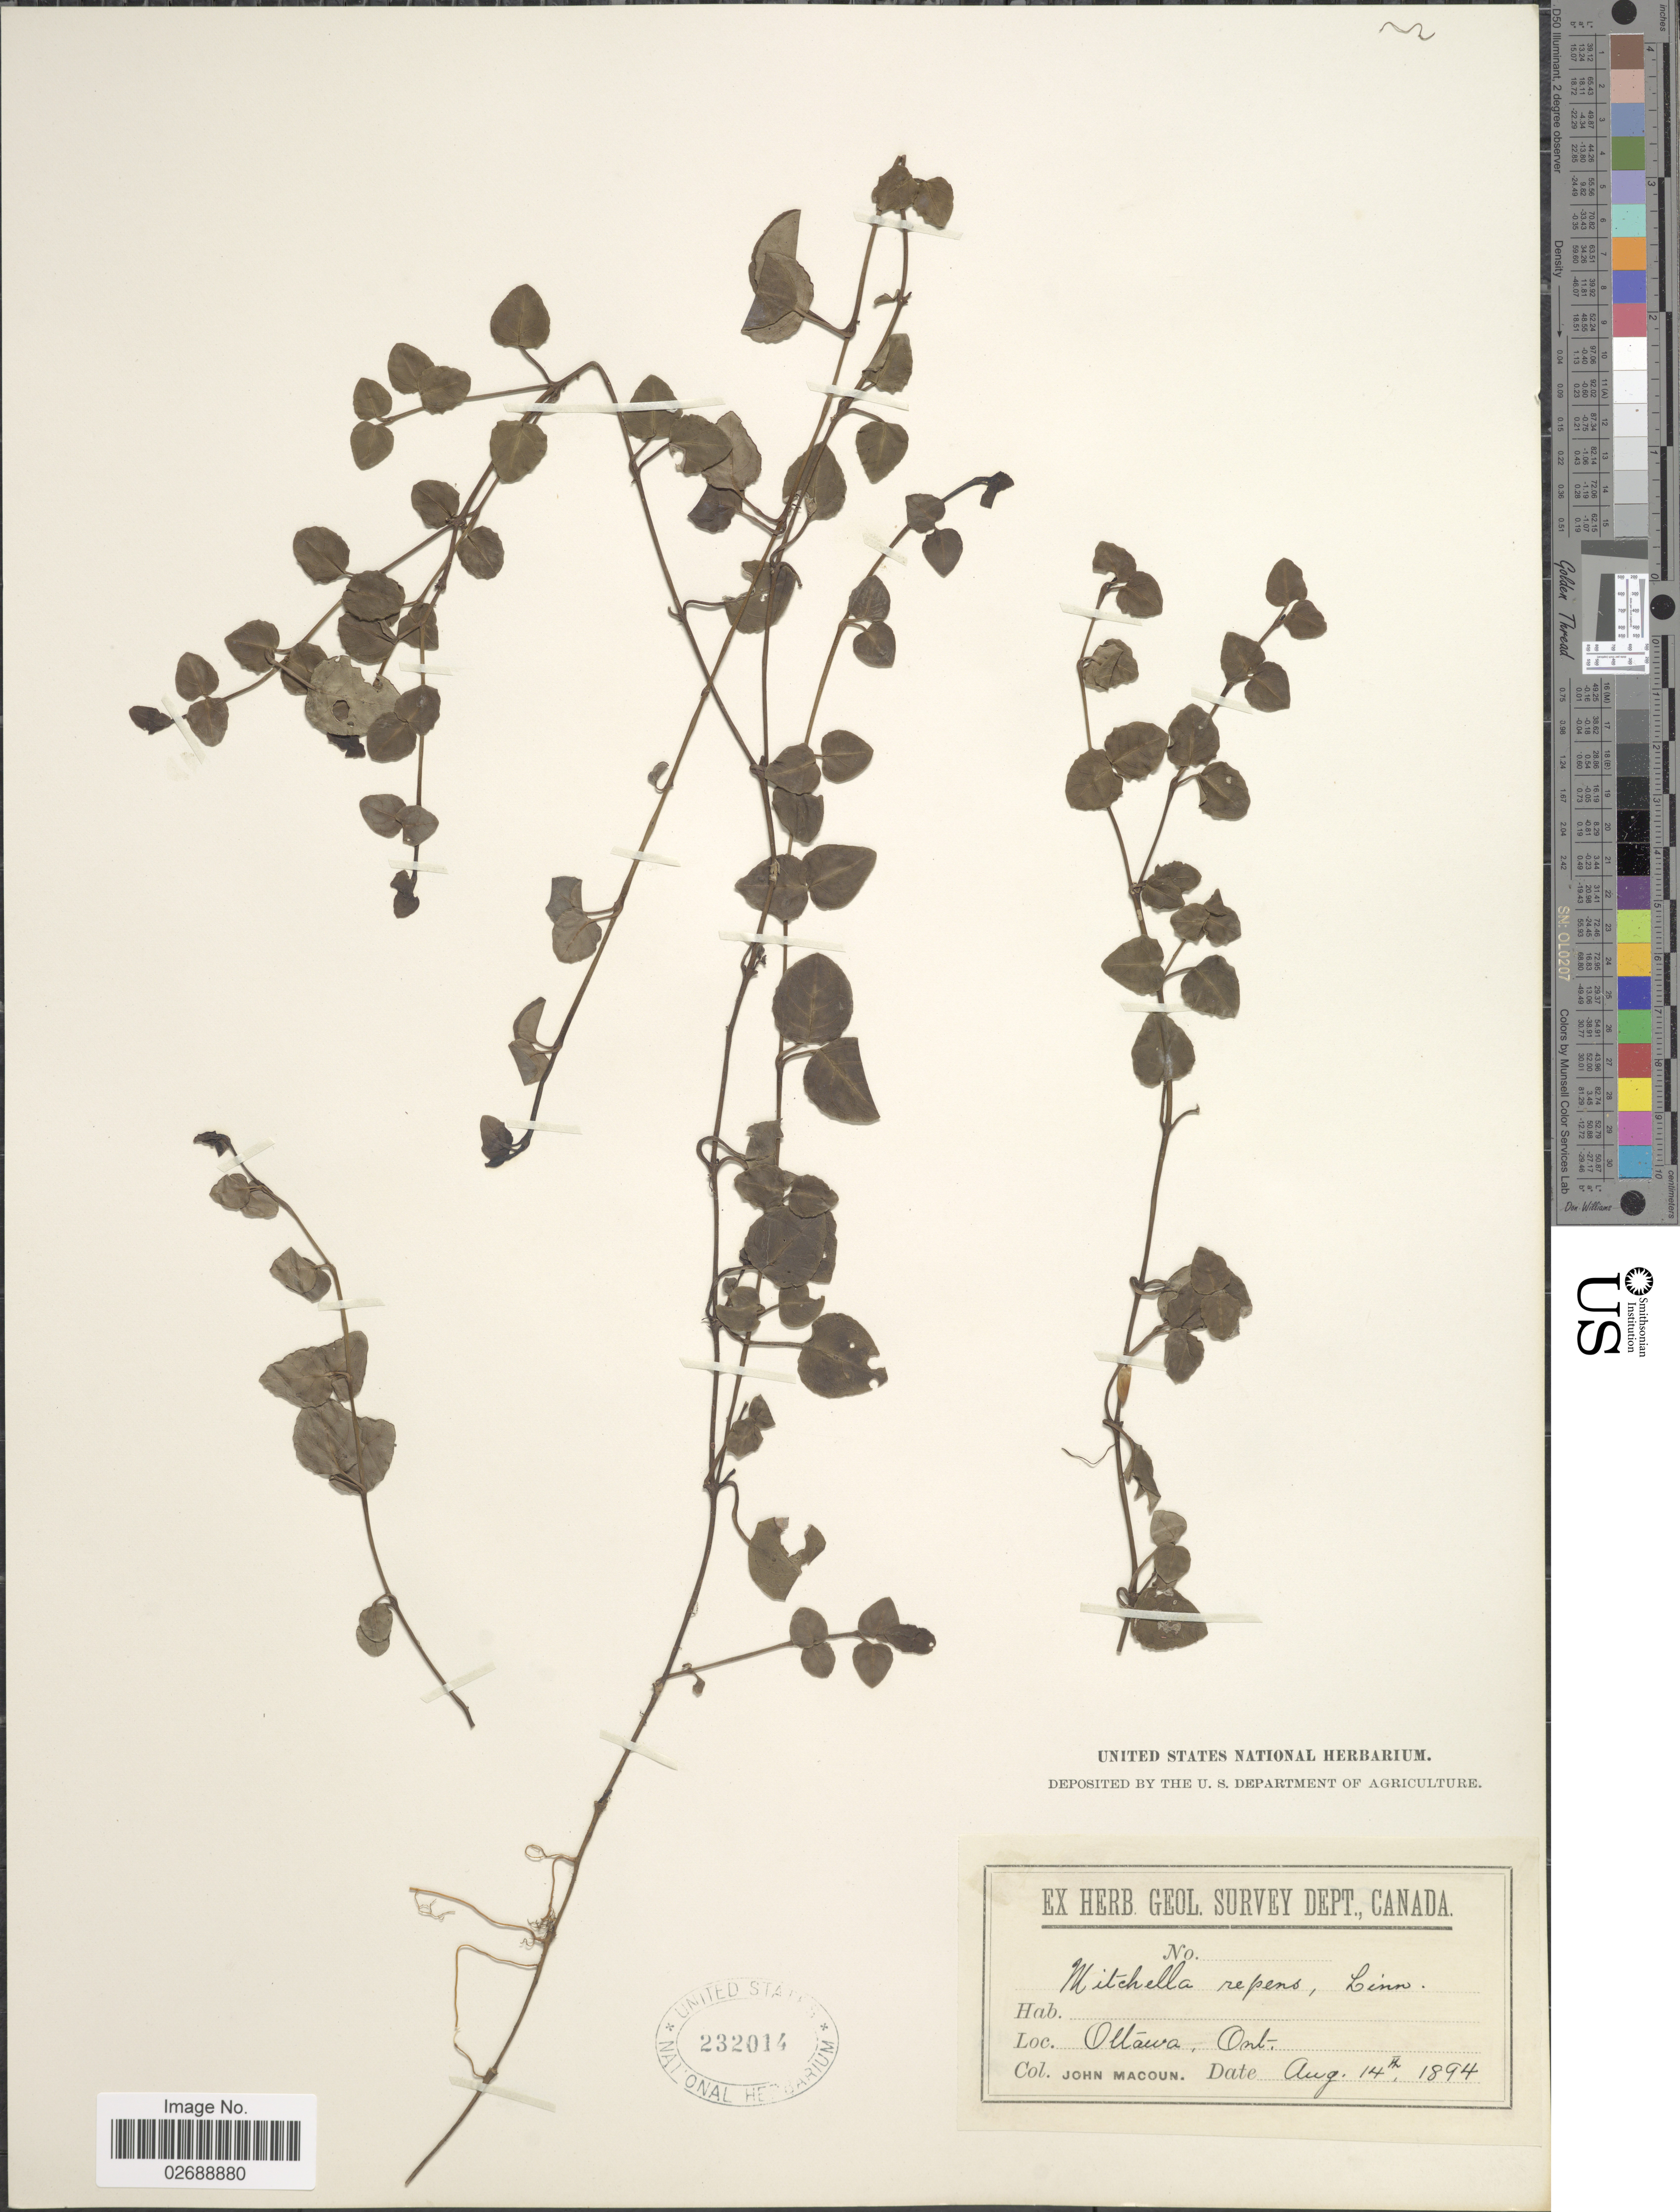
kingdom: Plantae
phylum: Tracheophyta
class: Magnoliopsida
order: Gentianales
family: Rubiaceae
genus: Mitchella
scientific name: Mitchella repens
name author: L.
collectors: J. Macoun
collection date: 1894-08-14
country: Canada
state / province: Ontario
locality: Ottawa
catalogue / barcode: US 232014